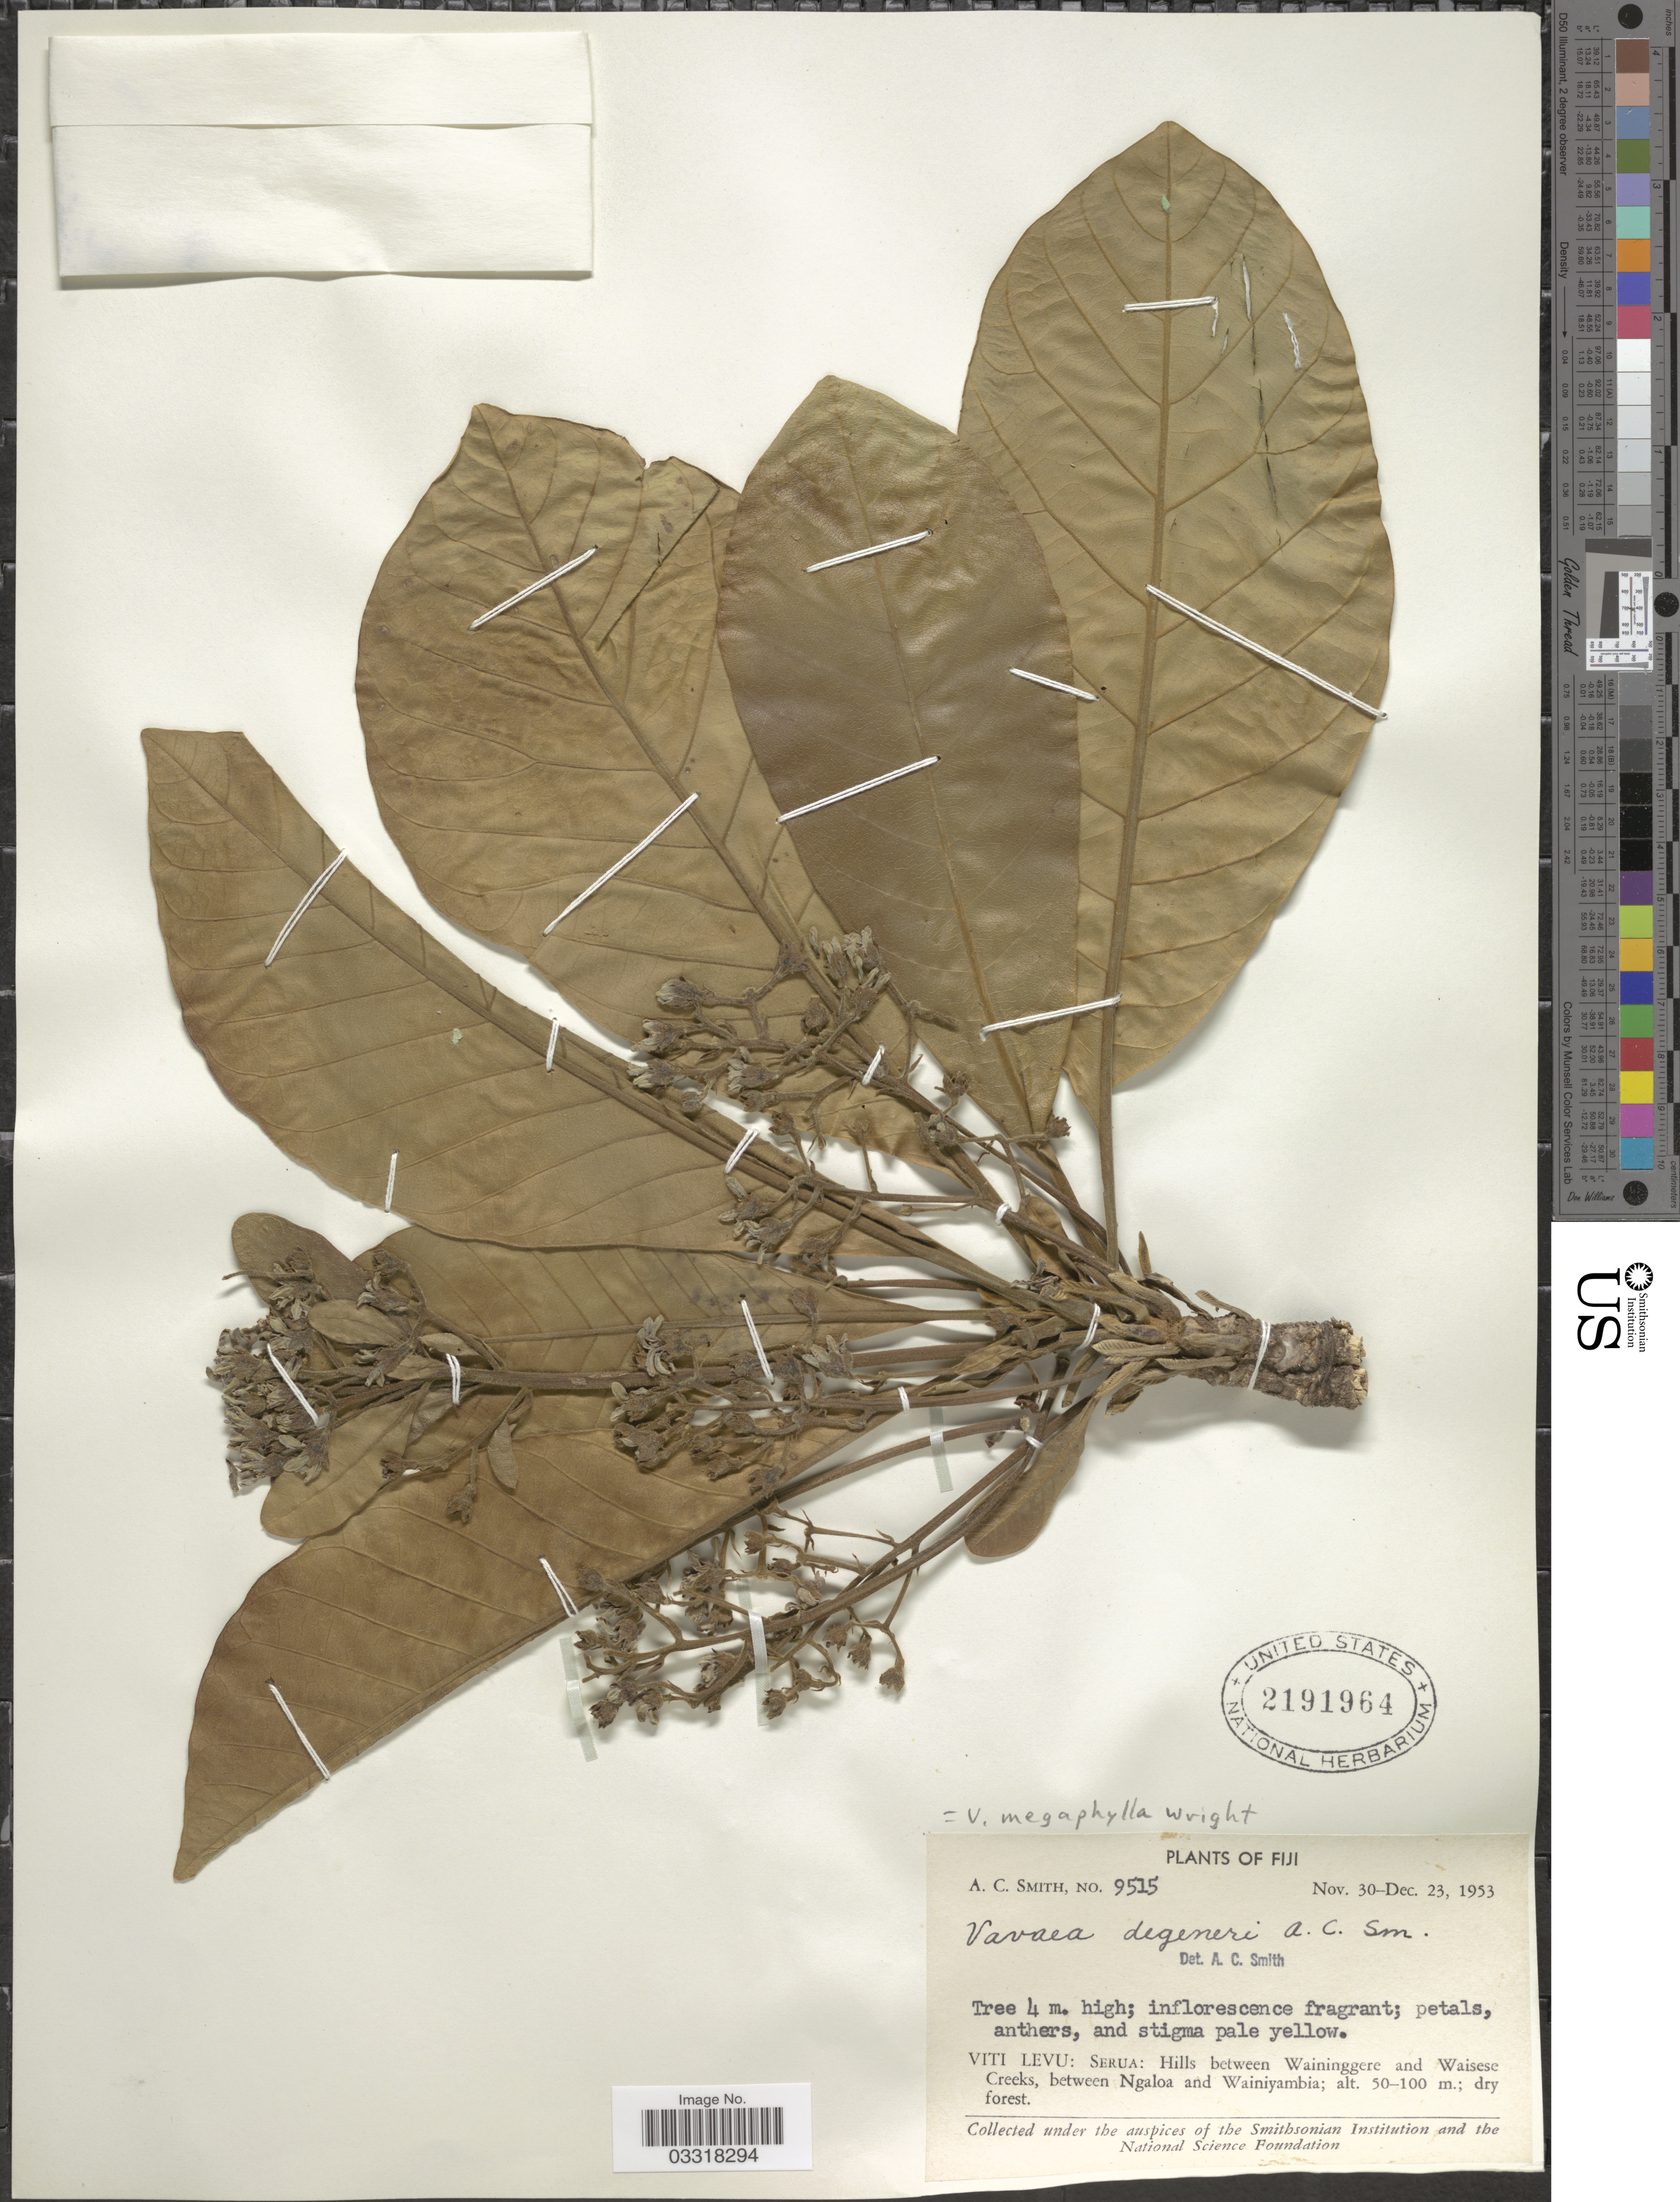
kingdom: Plantae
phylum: Tracheophyta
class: Magnoliopsida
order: Sapindales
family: Meliaceae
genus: Vavaea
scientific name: Vavaea megaphylla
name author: C.H. Wright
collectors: A. C. Smith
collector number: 9515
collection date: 1953-11-30/1953-12-23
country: Fiji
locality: Viti Levu: Serua: Hills between Waininggere and Waisese Creeks, between Ngaloa and Wainiyambia.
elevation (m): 50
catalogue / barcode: US 2191964